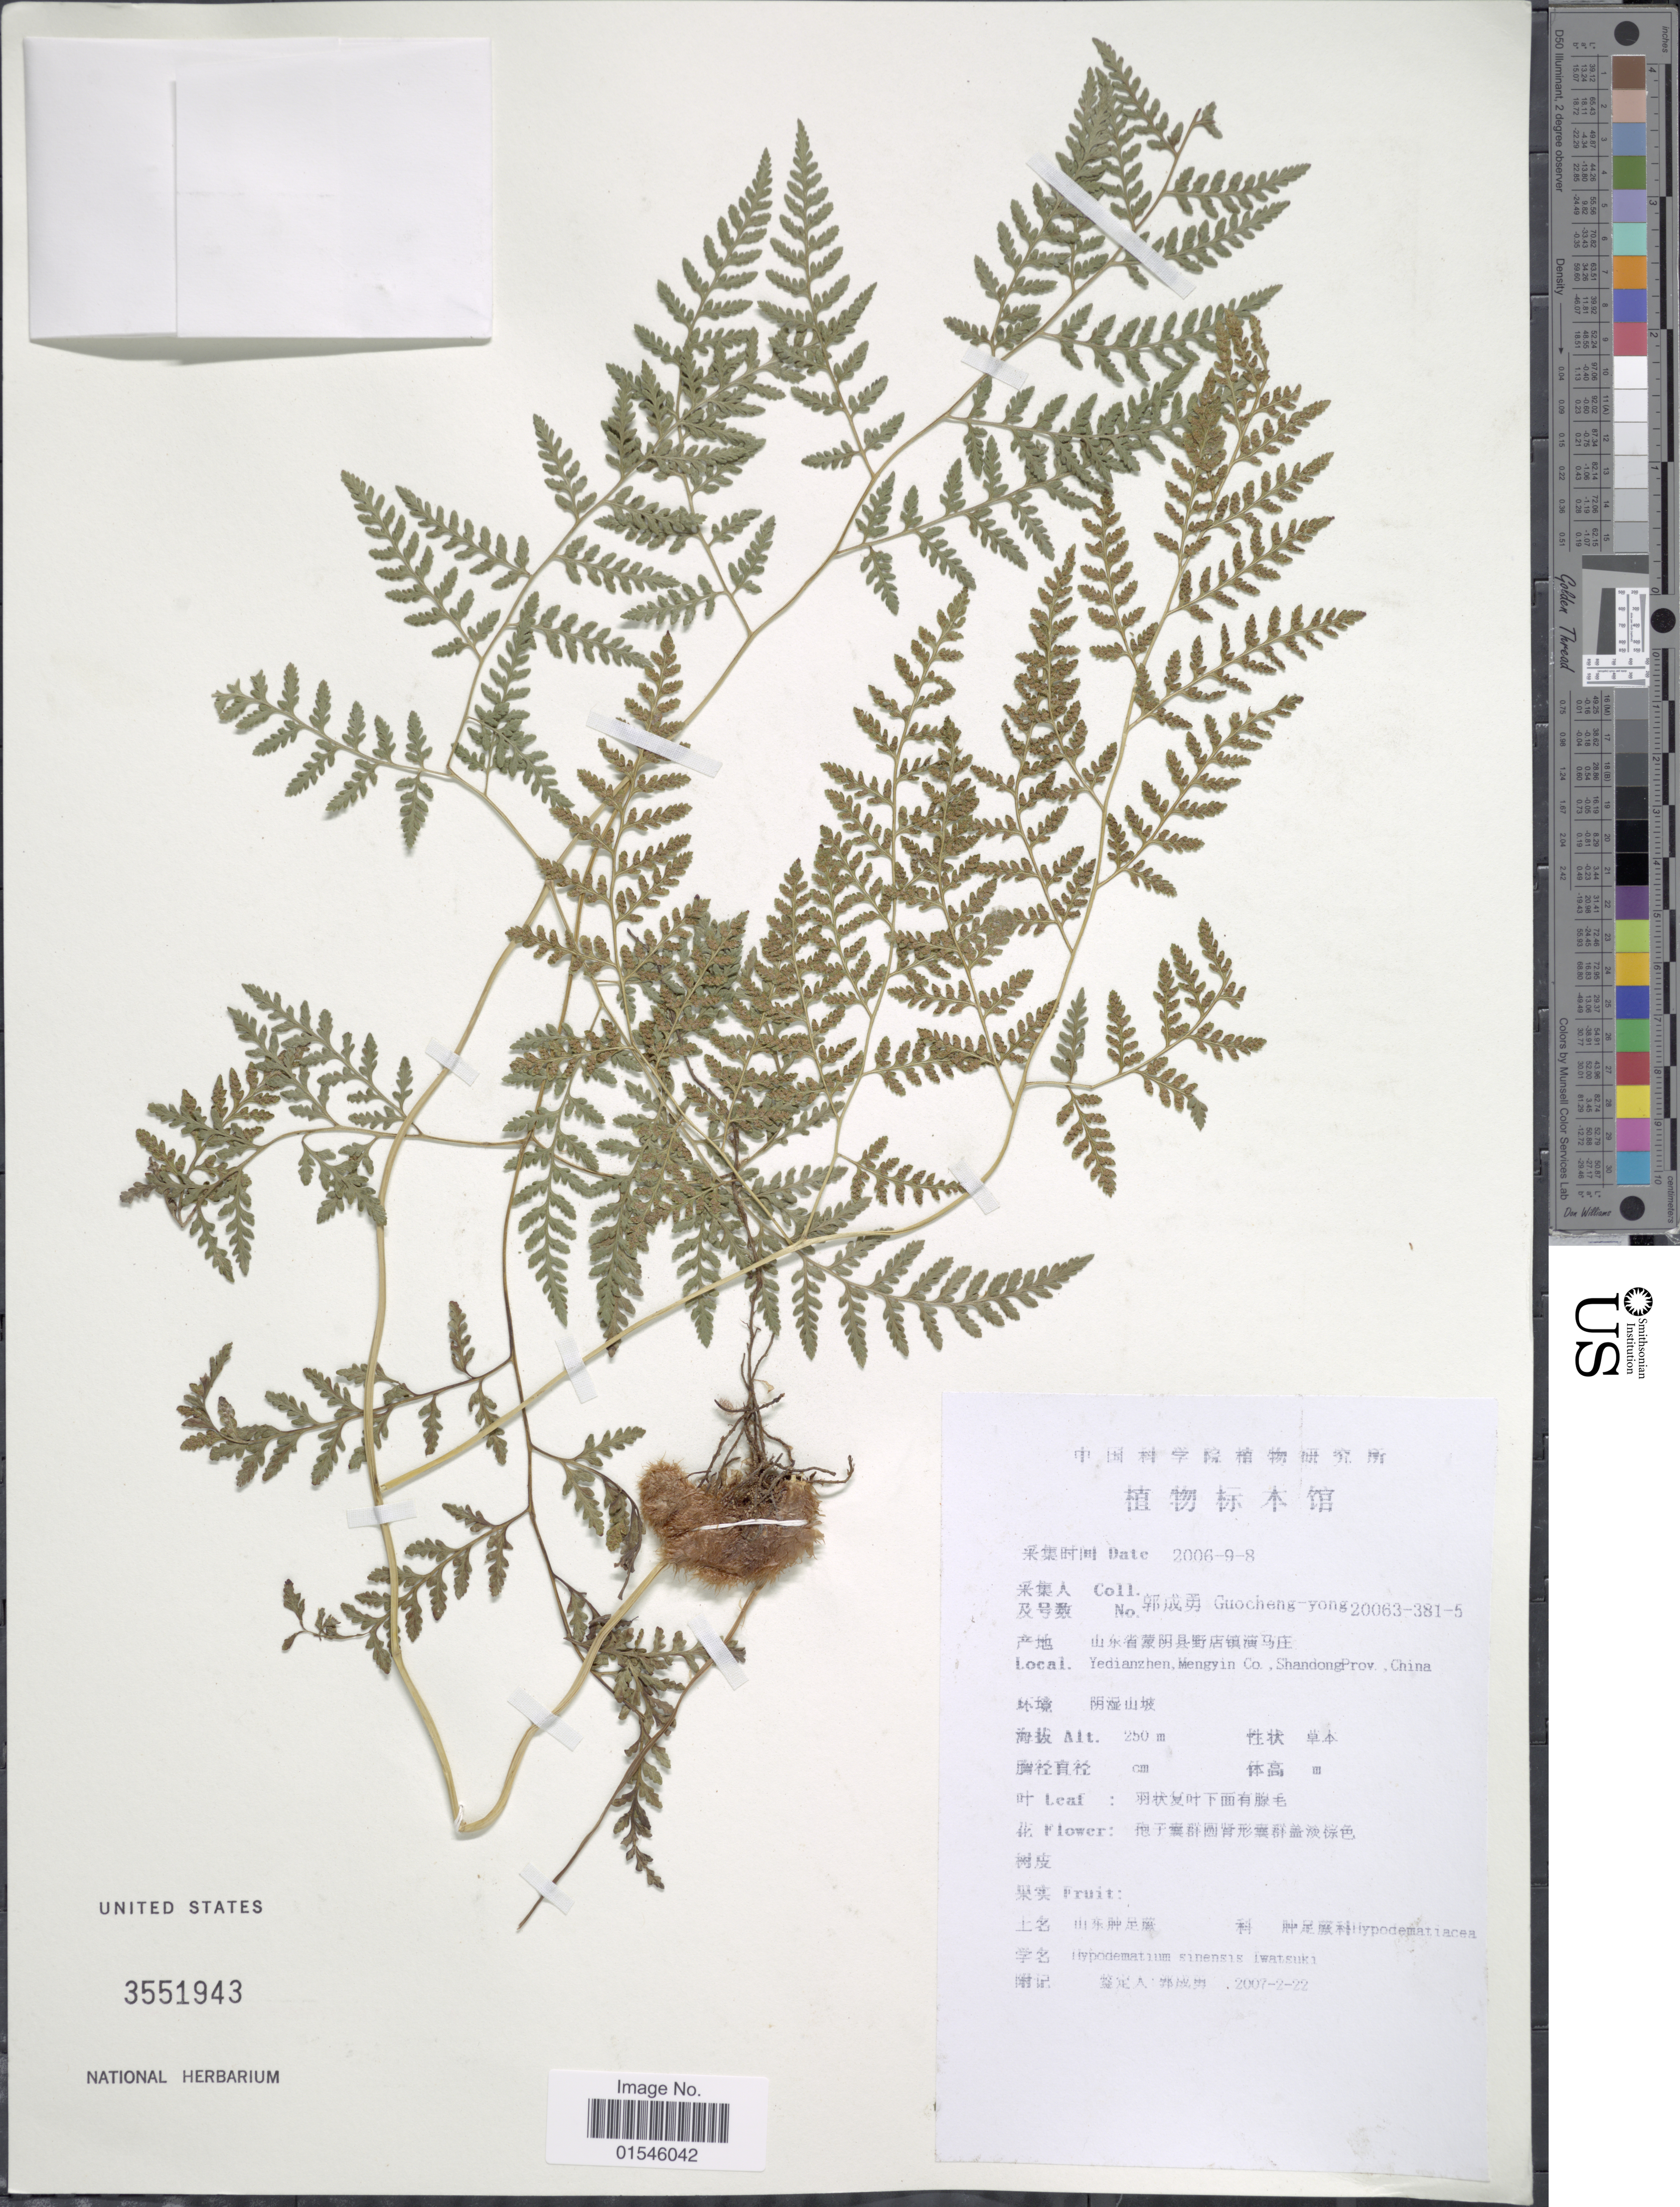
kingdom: Plantae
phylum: Tracheophyta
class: Polypodiopsida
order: Polypodiales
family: Hypodematiaceae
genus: Hypodematium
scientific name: Hypodematium sinense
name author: K. Iwats.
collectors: Guo cheng-yong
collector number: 20063-381-5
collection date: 2006-09-08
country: China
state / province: Shandong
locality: Yedianzhen, Mengyin Co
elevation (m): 250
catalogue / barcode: US 3551943